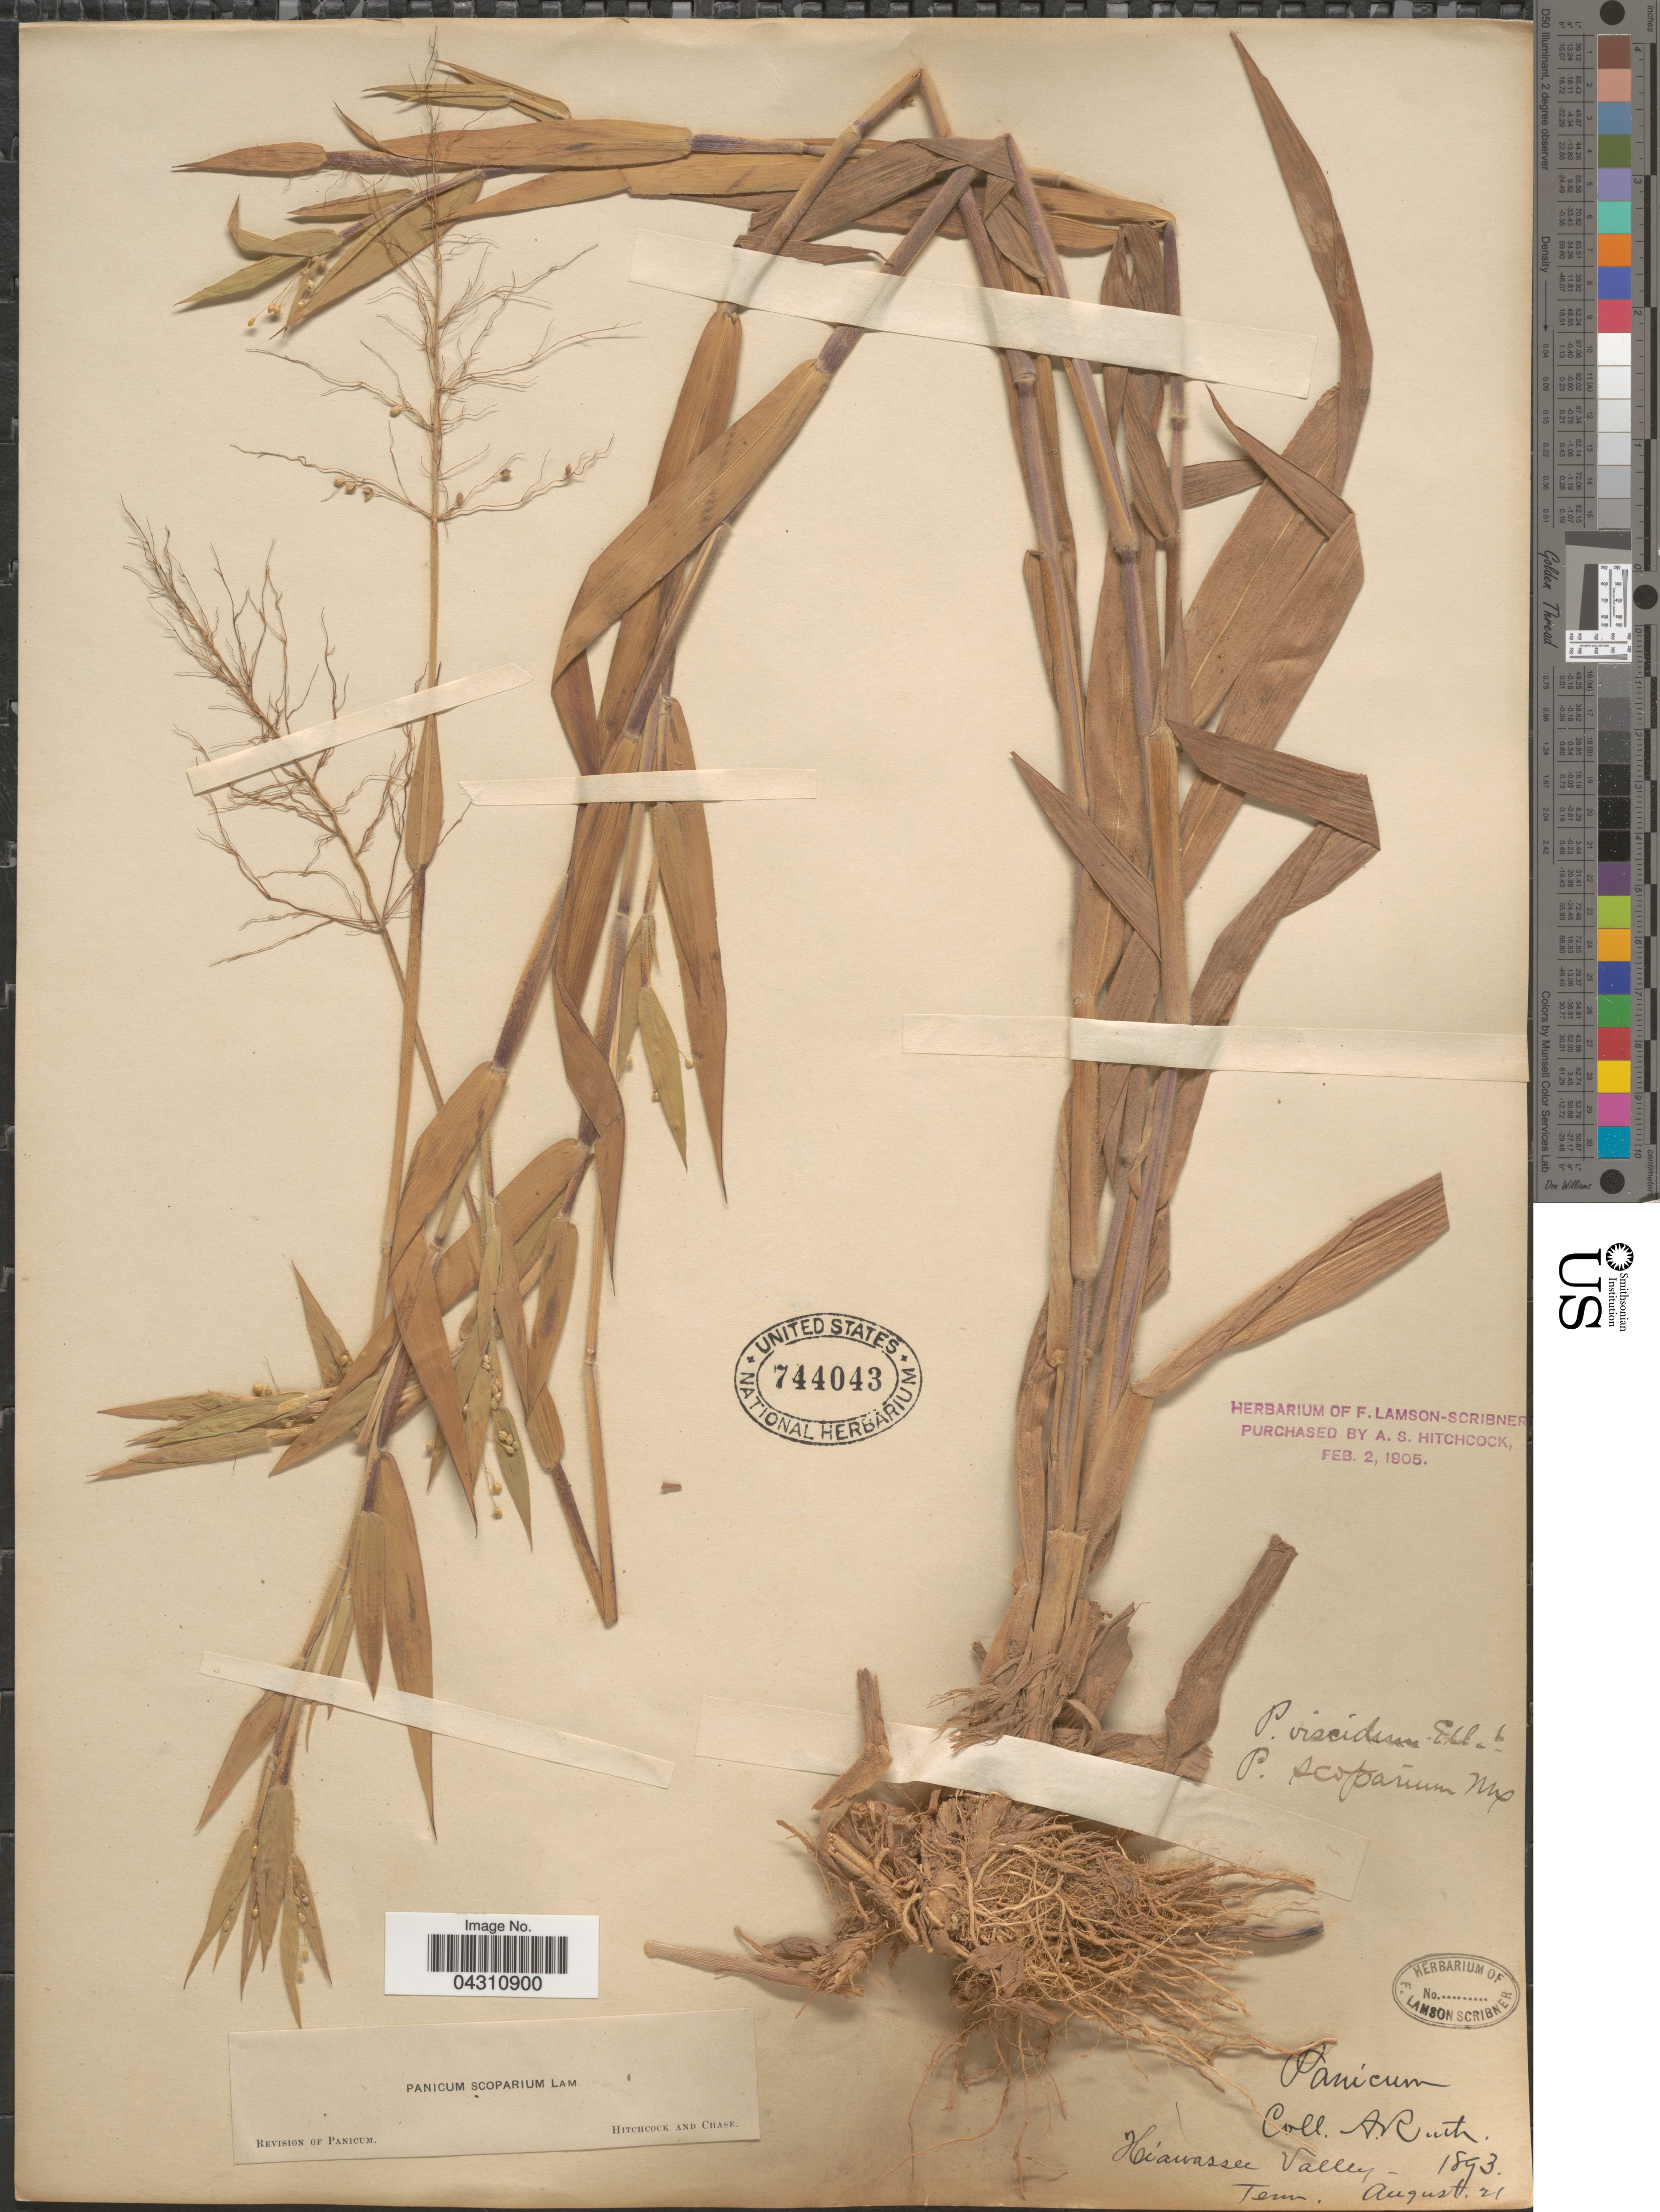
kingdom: Plantae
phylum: Tracheophyta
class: Liliopsida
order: Poales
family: Poaceae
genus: Dichanthelium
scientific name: Dichanthelium scoparium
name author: (Lam.) Gould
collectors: A. Ruth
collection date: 1893-08-21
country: United States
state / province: Tennessee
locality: Hiawassee Valley.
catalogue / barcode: US 744043